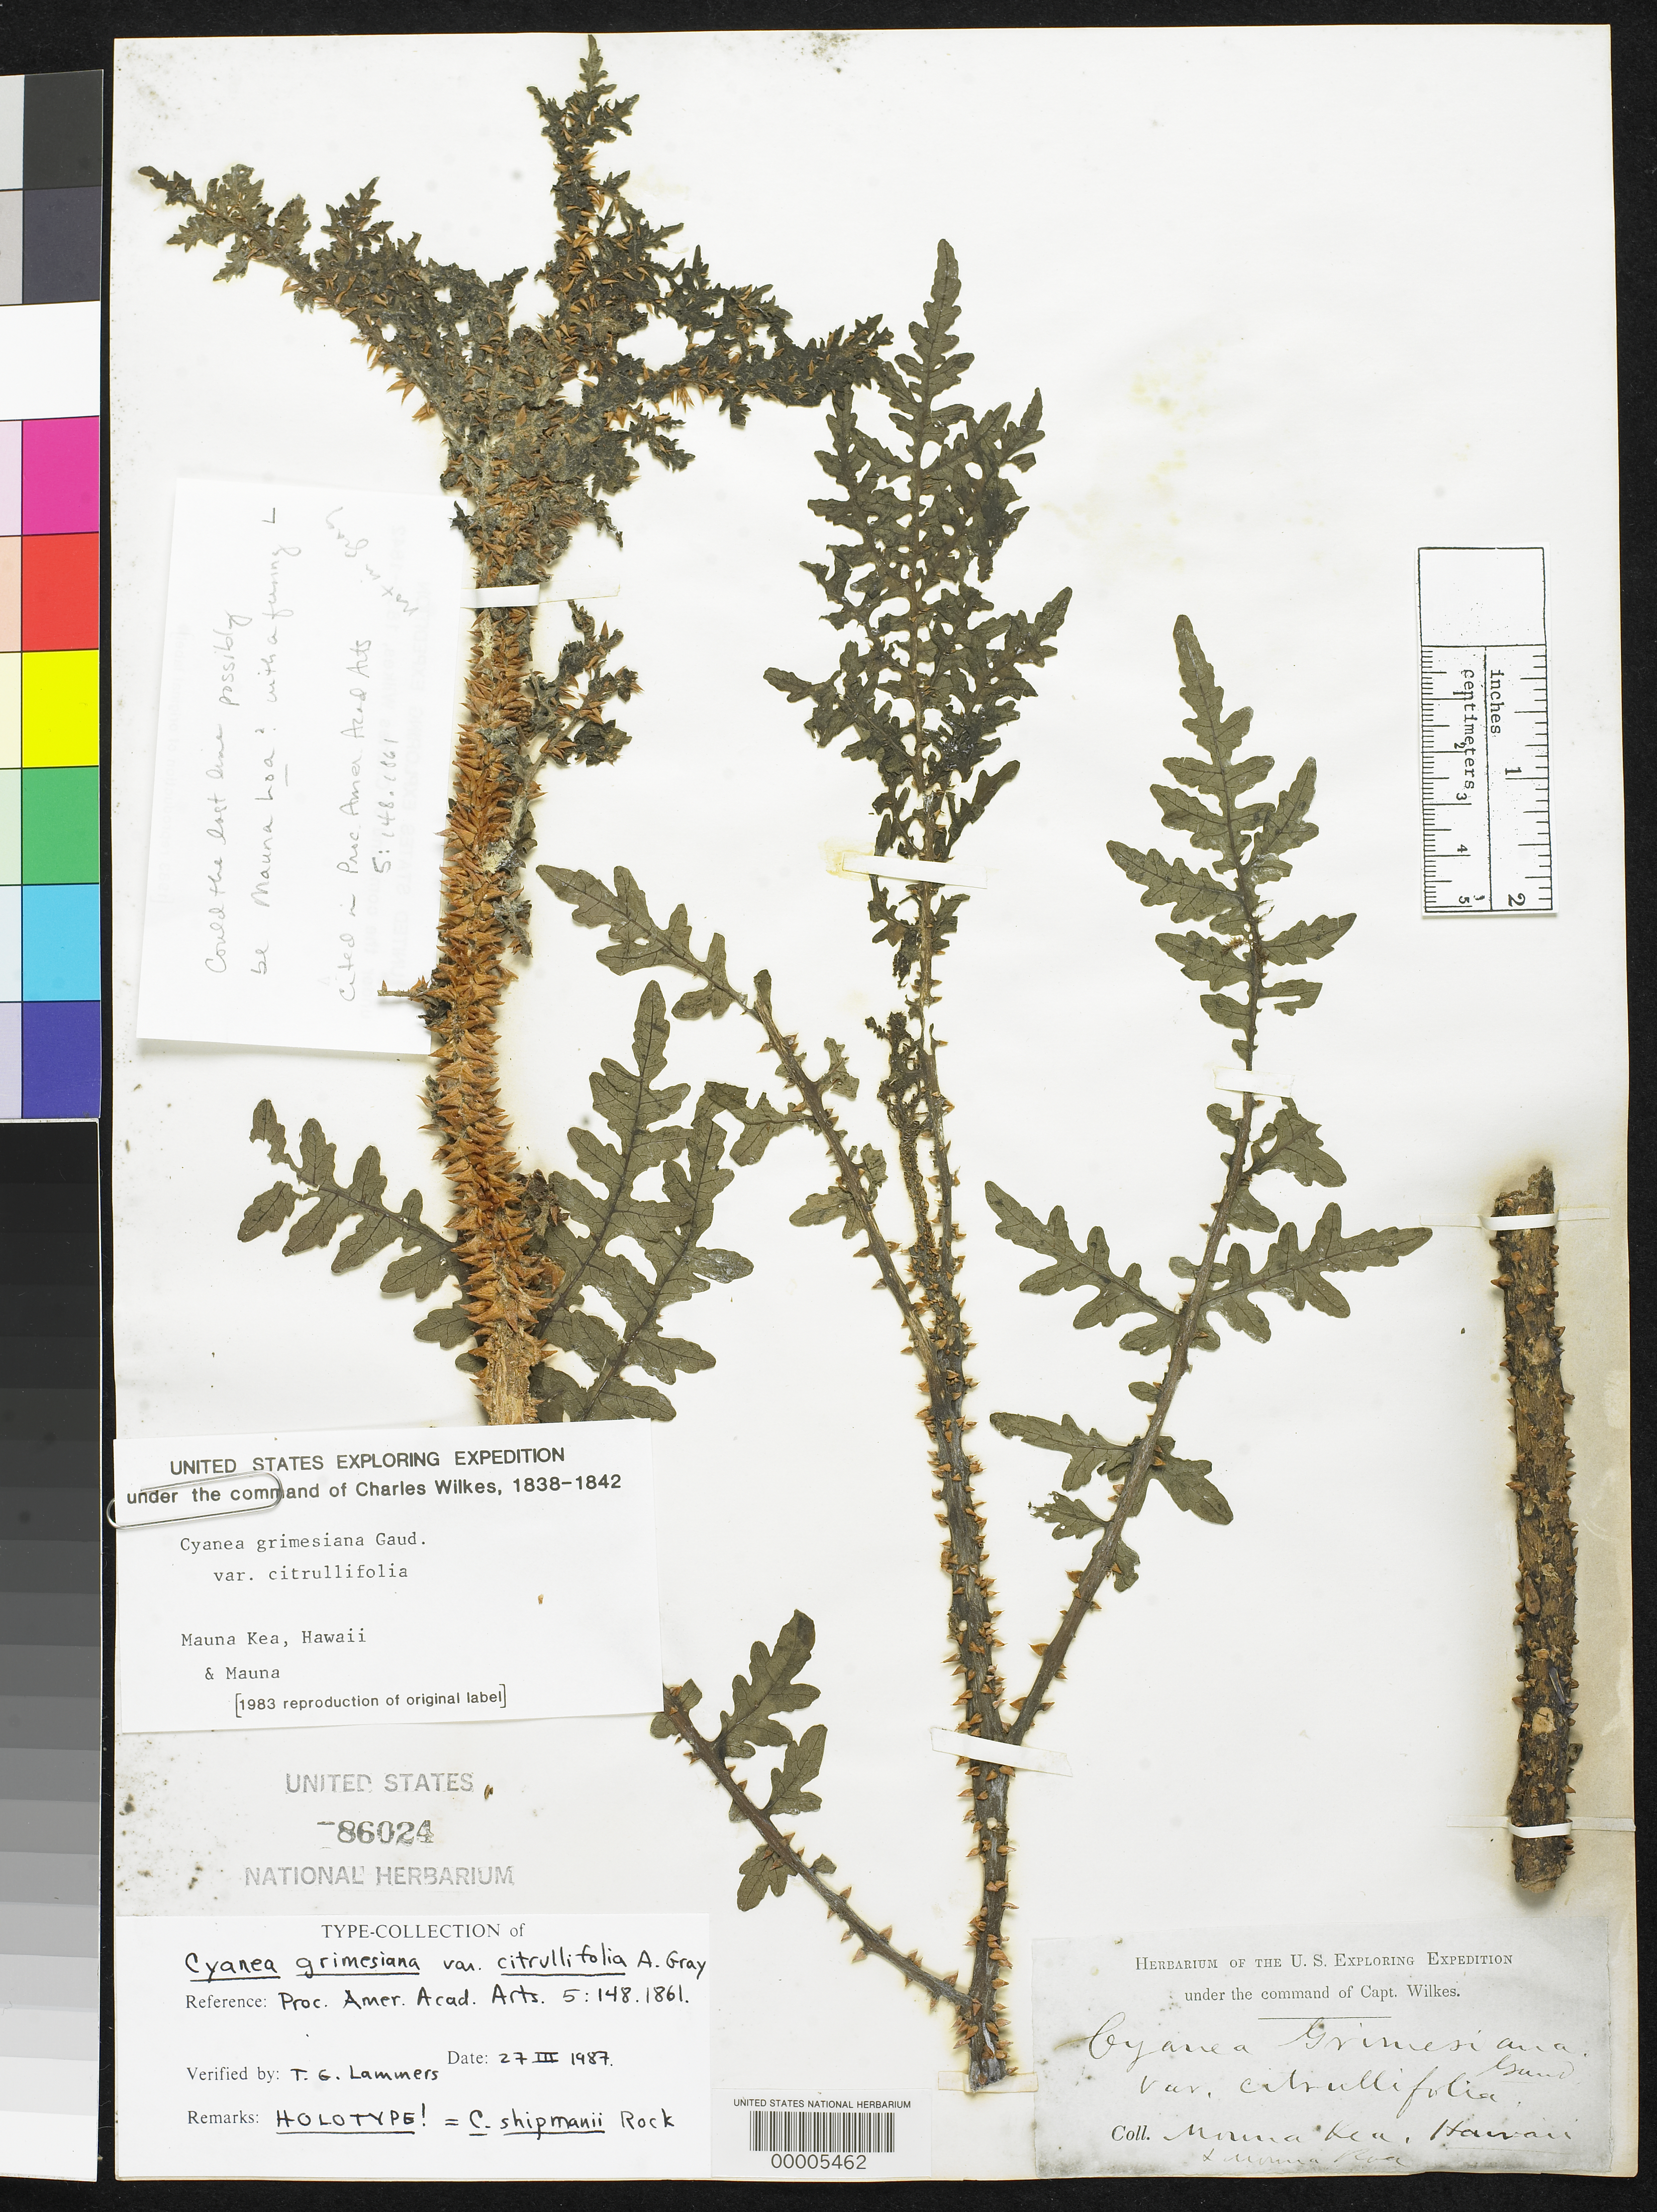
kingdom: Plantae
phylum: Tracheophyta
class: Magnoliopsida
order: Asterales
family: Campanulaceae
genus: Cyanea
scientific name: Cyanea grimesiana var. citrullifolia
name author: A. Gray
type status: Holotype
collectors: Wilkes Explor. Exped.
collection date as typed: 1838 to -- --- 1842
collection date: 1838/1842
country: United States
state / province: Hawaii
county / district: Hawaii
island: Hawaii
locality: Mauna Kea.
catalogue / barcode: US 86024